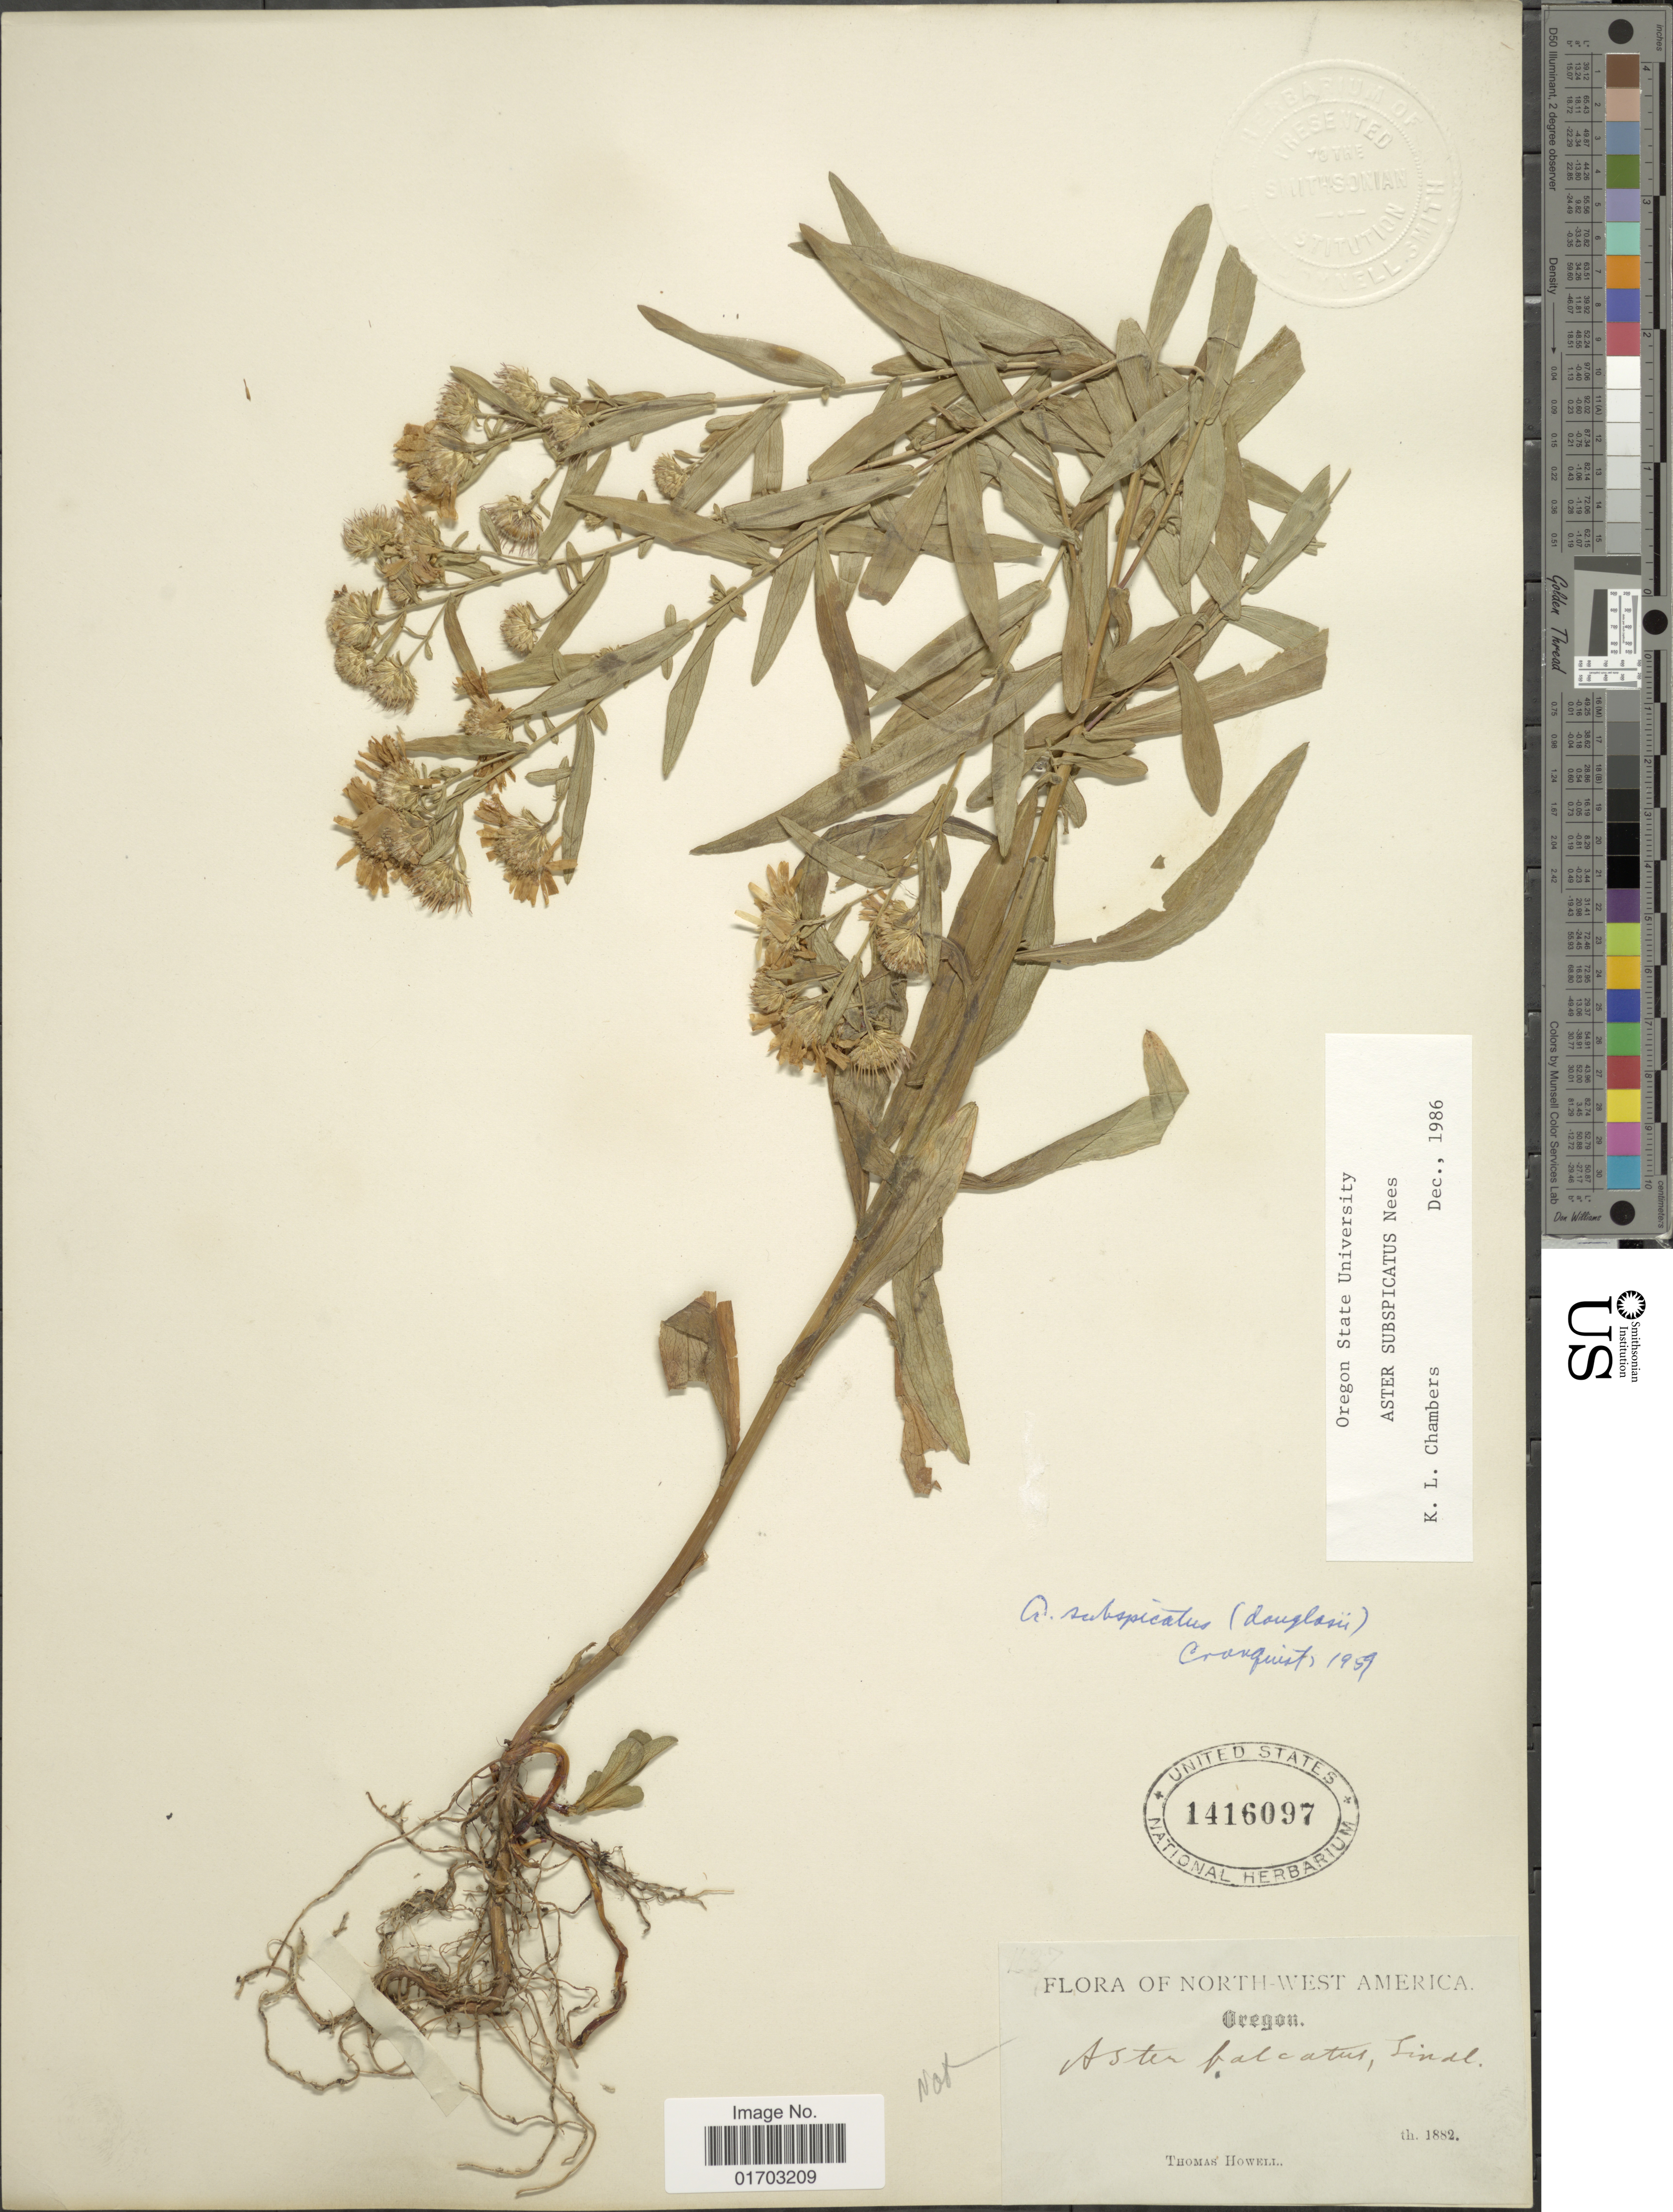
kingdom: Plantae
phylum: Tracheophyta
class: Magnoliopsida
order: Asterales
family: Asteraceae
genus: Symphyotrichum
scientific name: Symphyotrichum subspicatum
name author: (Nees) G.L. Nesom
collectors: T. Howell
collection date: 1882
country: United States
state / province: Oregon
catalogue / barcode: US 1416097